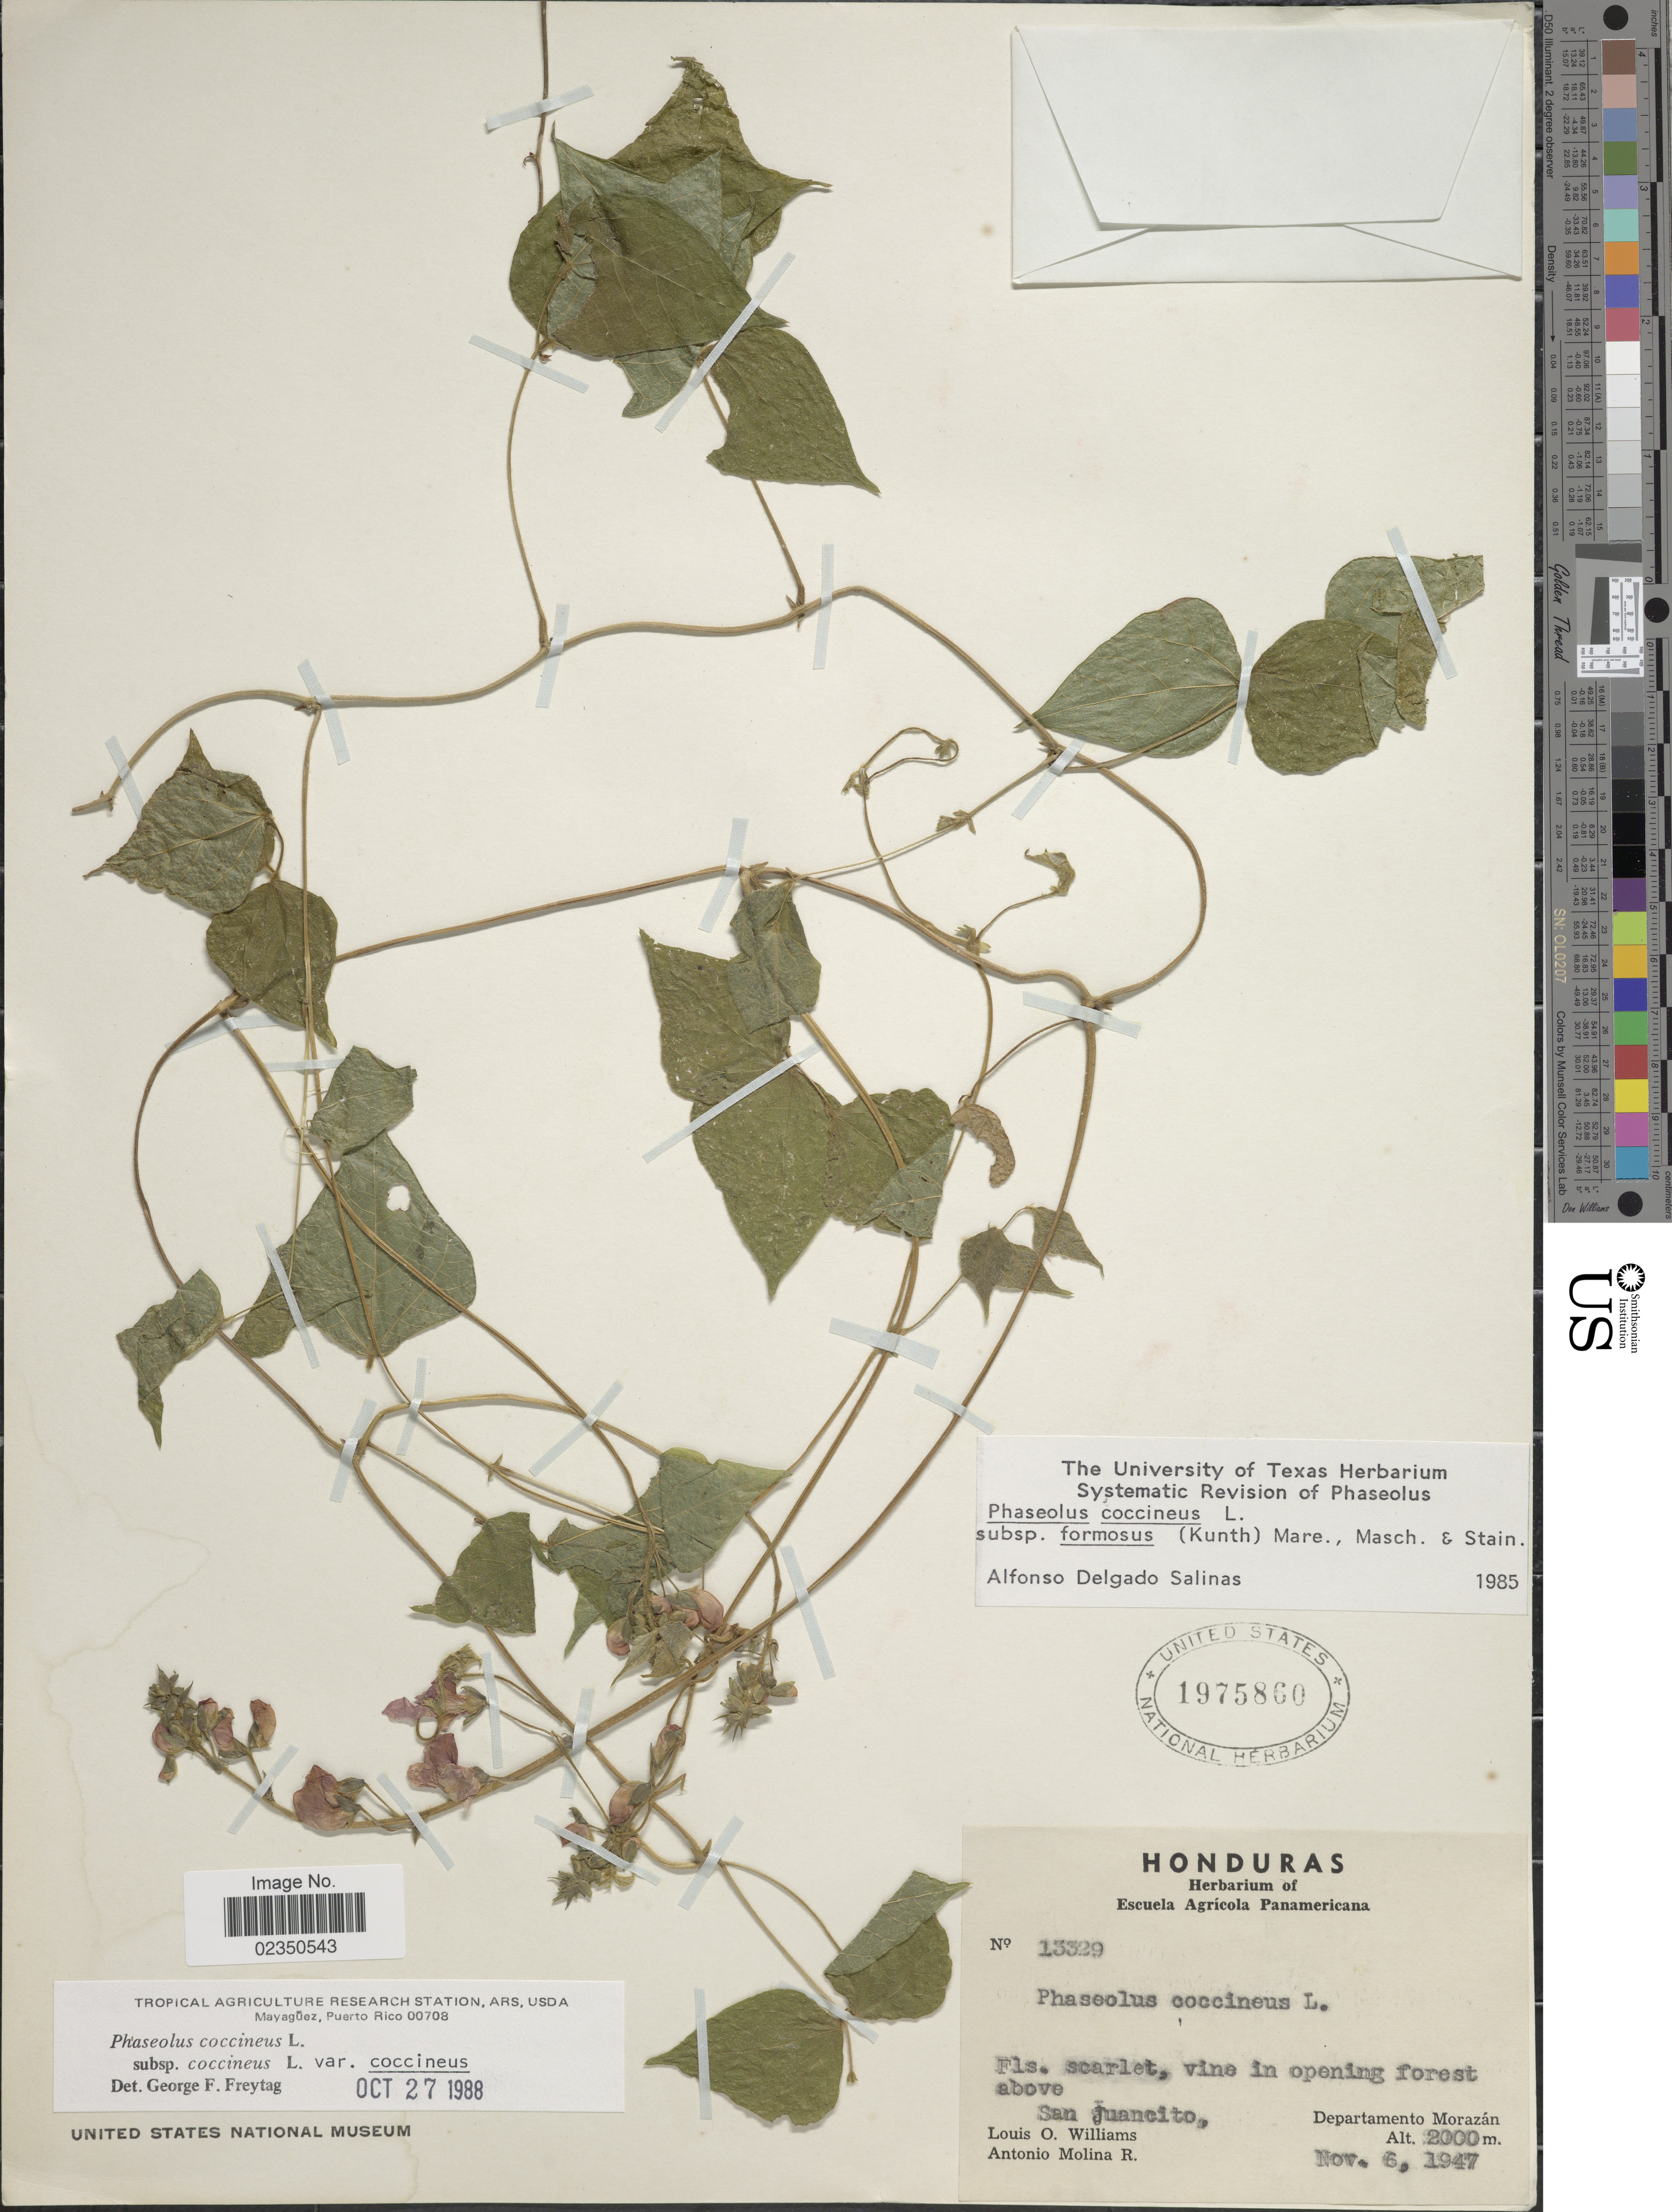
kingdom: Plantae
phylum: Tracheophyta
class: Magnoliopsida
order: Fabales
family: Fabaceae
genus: Phaseolus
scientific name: Phaseolus coccineus var. coccineus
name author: L.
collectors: L. O. Williams & A. Molina R.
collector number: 13329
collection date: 1947-11-06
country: Honduras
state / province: Fco. Morazán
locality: Above San Juancito, Departamento Morazan.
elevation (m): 2000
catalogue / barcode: US 1975860